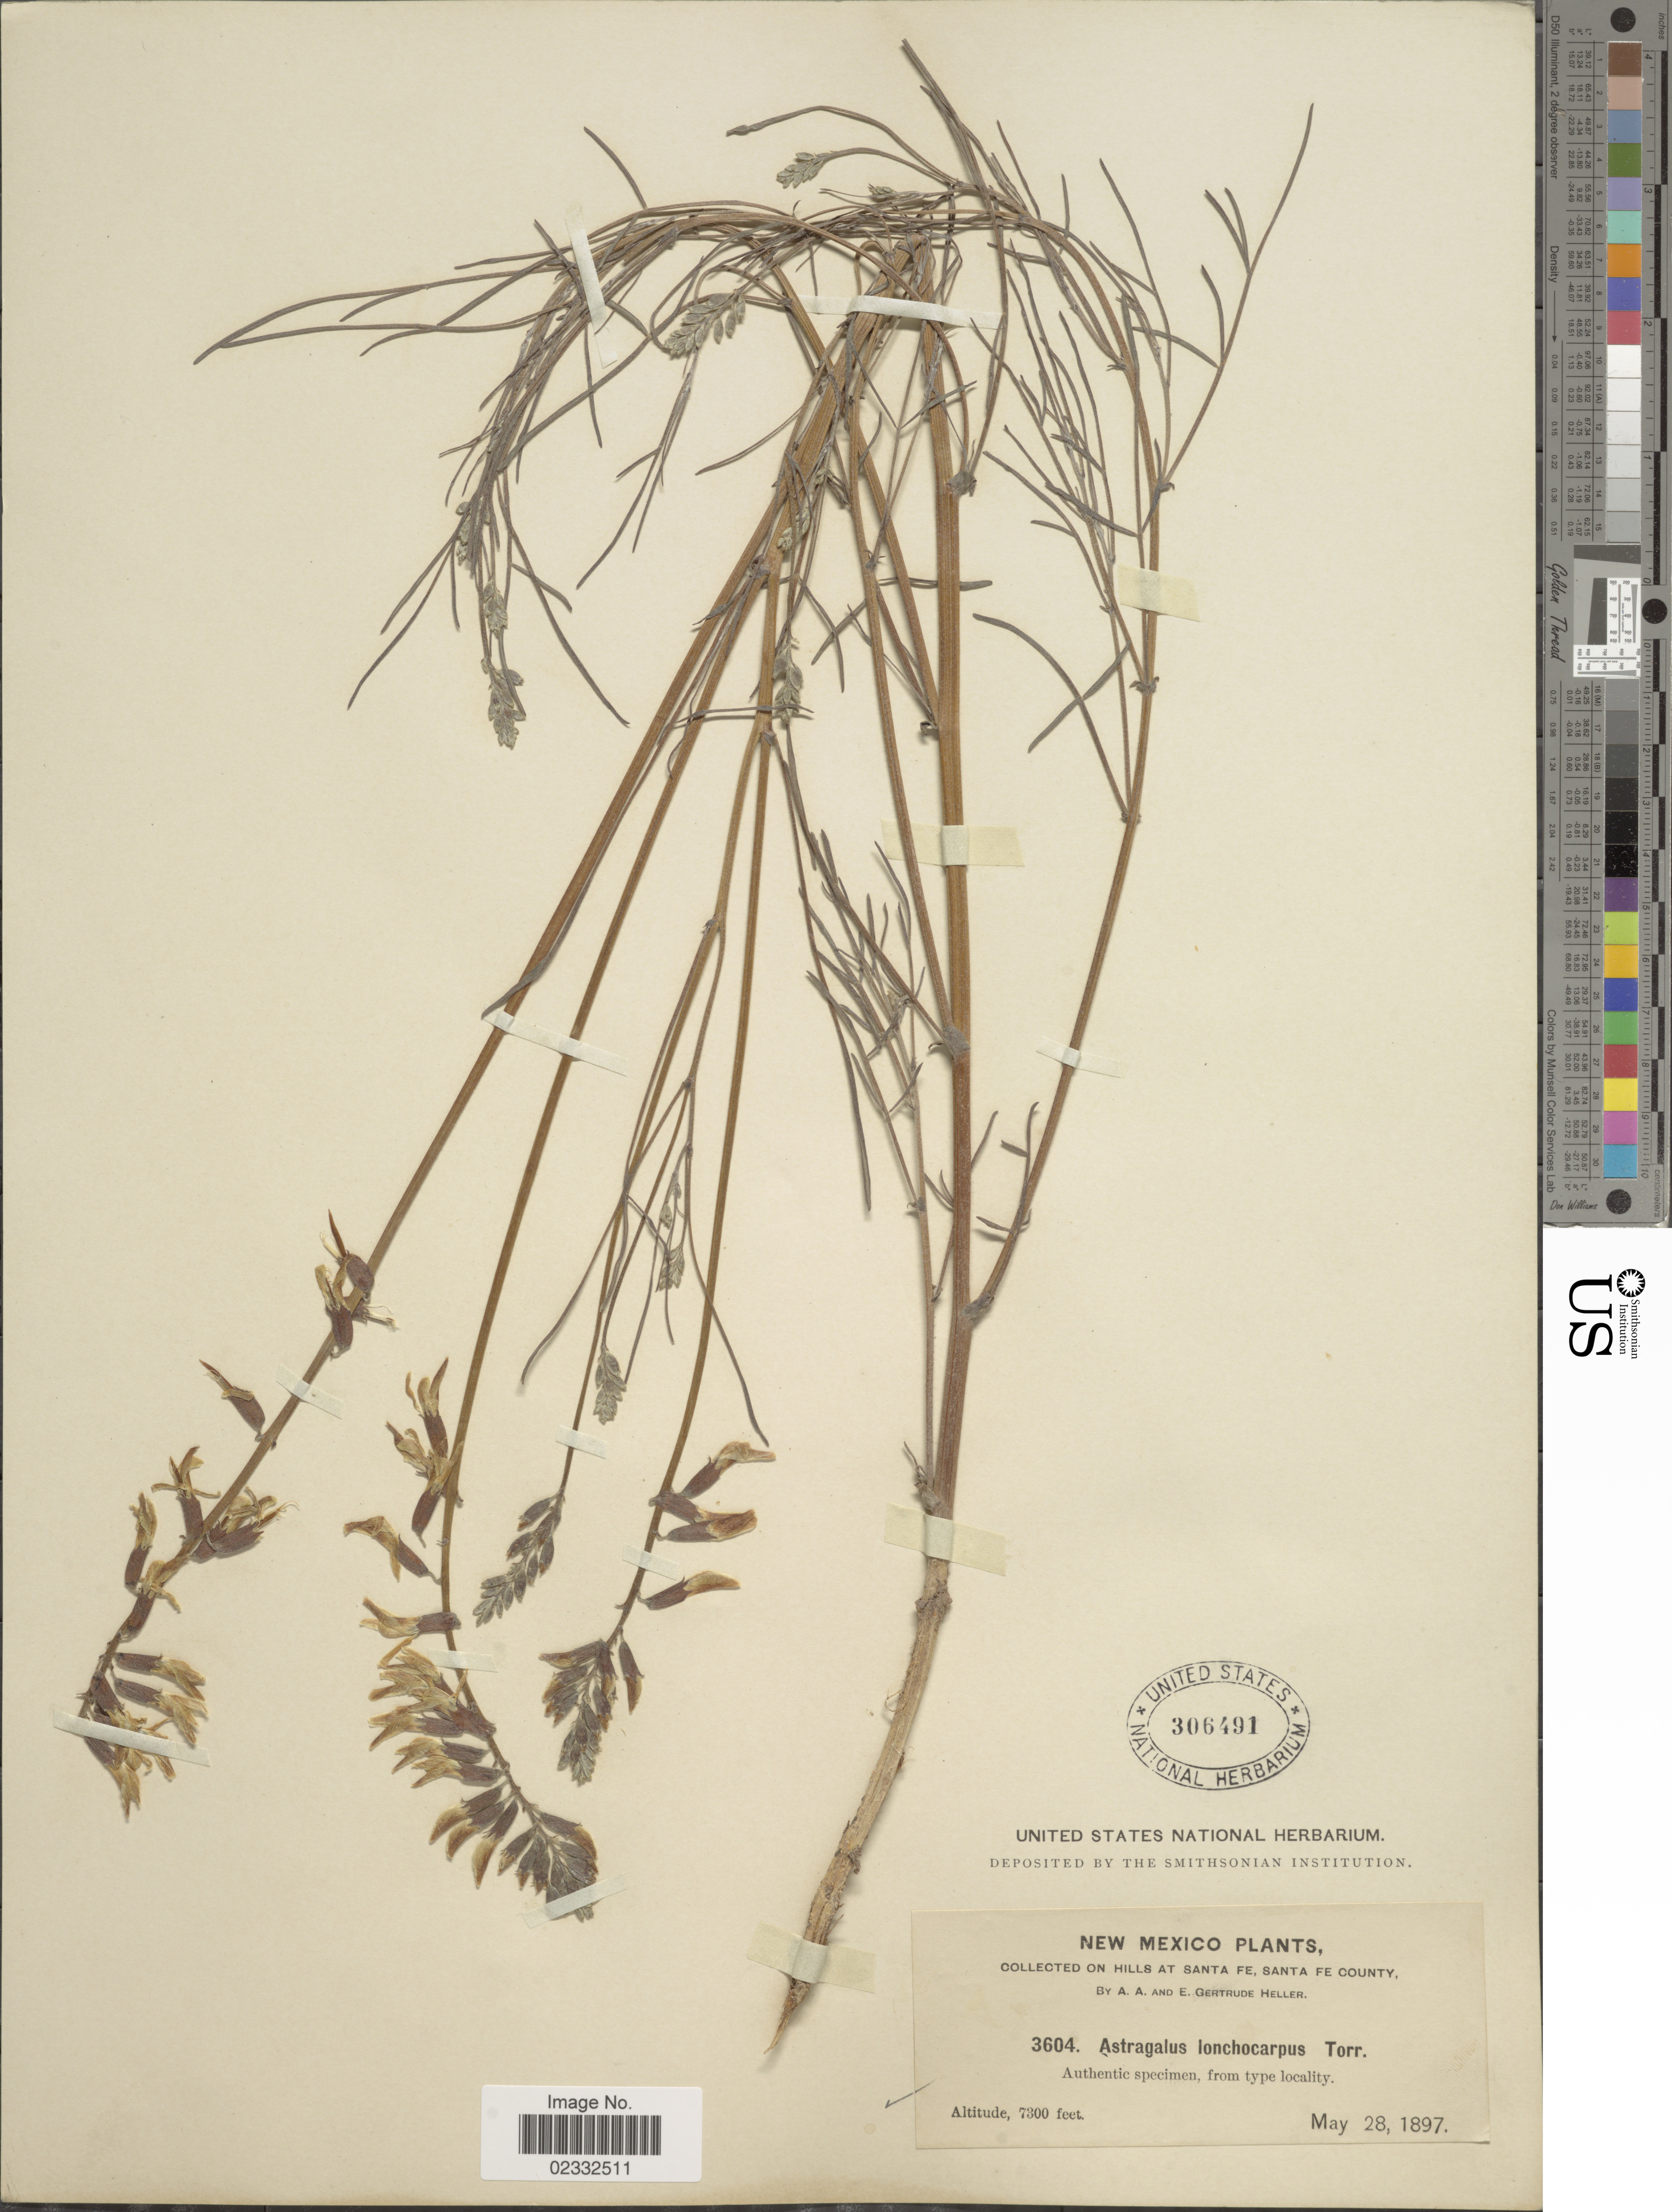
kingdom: Plantae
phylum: Tracheophyta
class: Magnoliopsida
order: Fabales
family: Fabaceae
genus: Astragalus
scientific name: Astragalus lonchocarpus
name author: Torr.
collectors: A. A. Heller & E. Gertrude Heller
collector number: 3604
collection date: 1897-05-28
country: United States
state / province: New Mexico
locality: On hills at Santa Fe, Santa Fe County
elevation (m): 2225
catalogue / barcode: US 306491